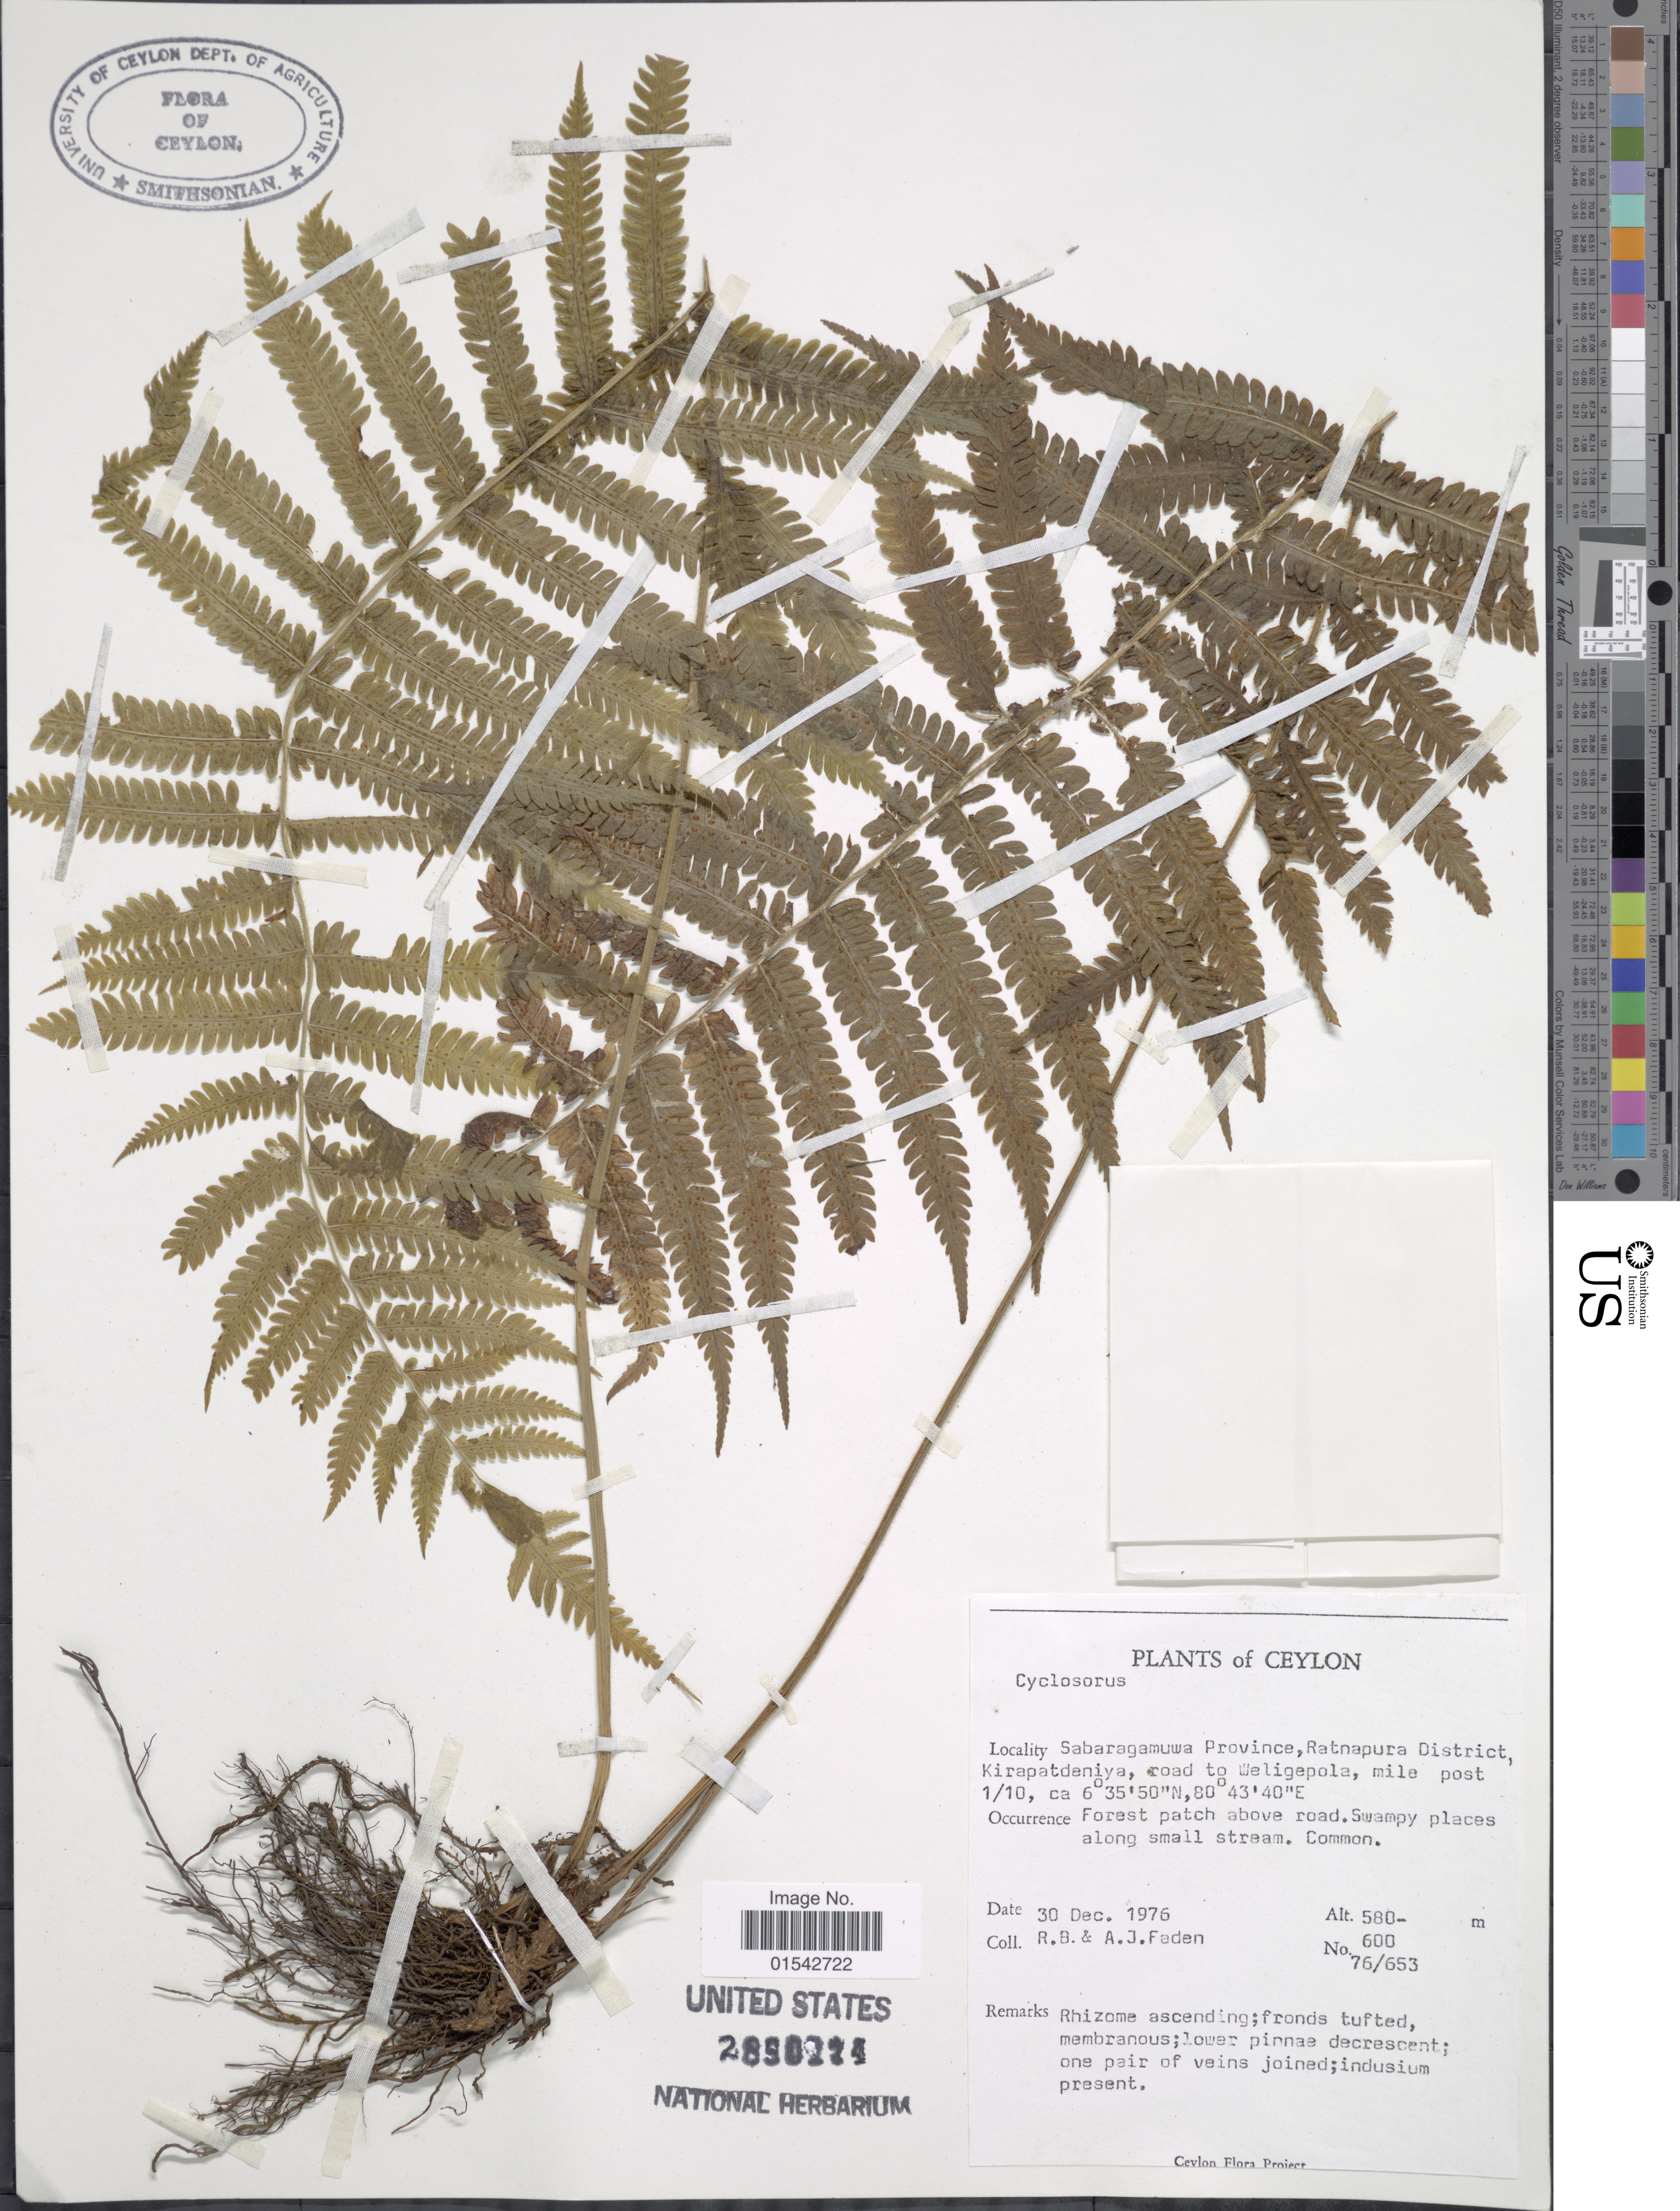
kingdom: Plantae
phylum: Tracheophyta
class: Polypodiopsida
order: Polypodiales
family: Thelypteridaceae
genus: Cyclosorus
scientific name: Cyclosorus sp.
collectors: R. B. Faden & A. J. Faden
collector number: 76/653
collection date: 1976-12-30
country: Sri Lanka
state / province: Sabaragamuwa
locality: Ceylon, Sabaragamuwa Province, Ratnapura District, Kirapatdeniya, road to Weligepola, mile post 1/10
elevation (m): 580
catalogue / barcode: US 2850224